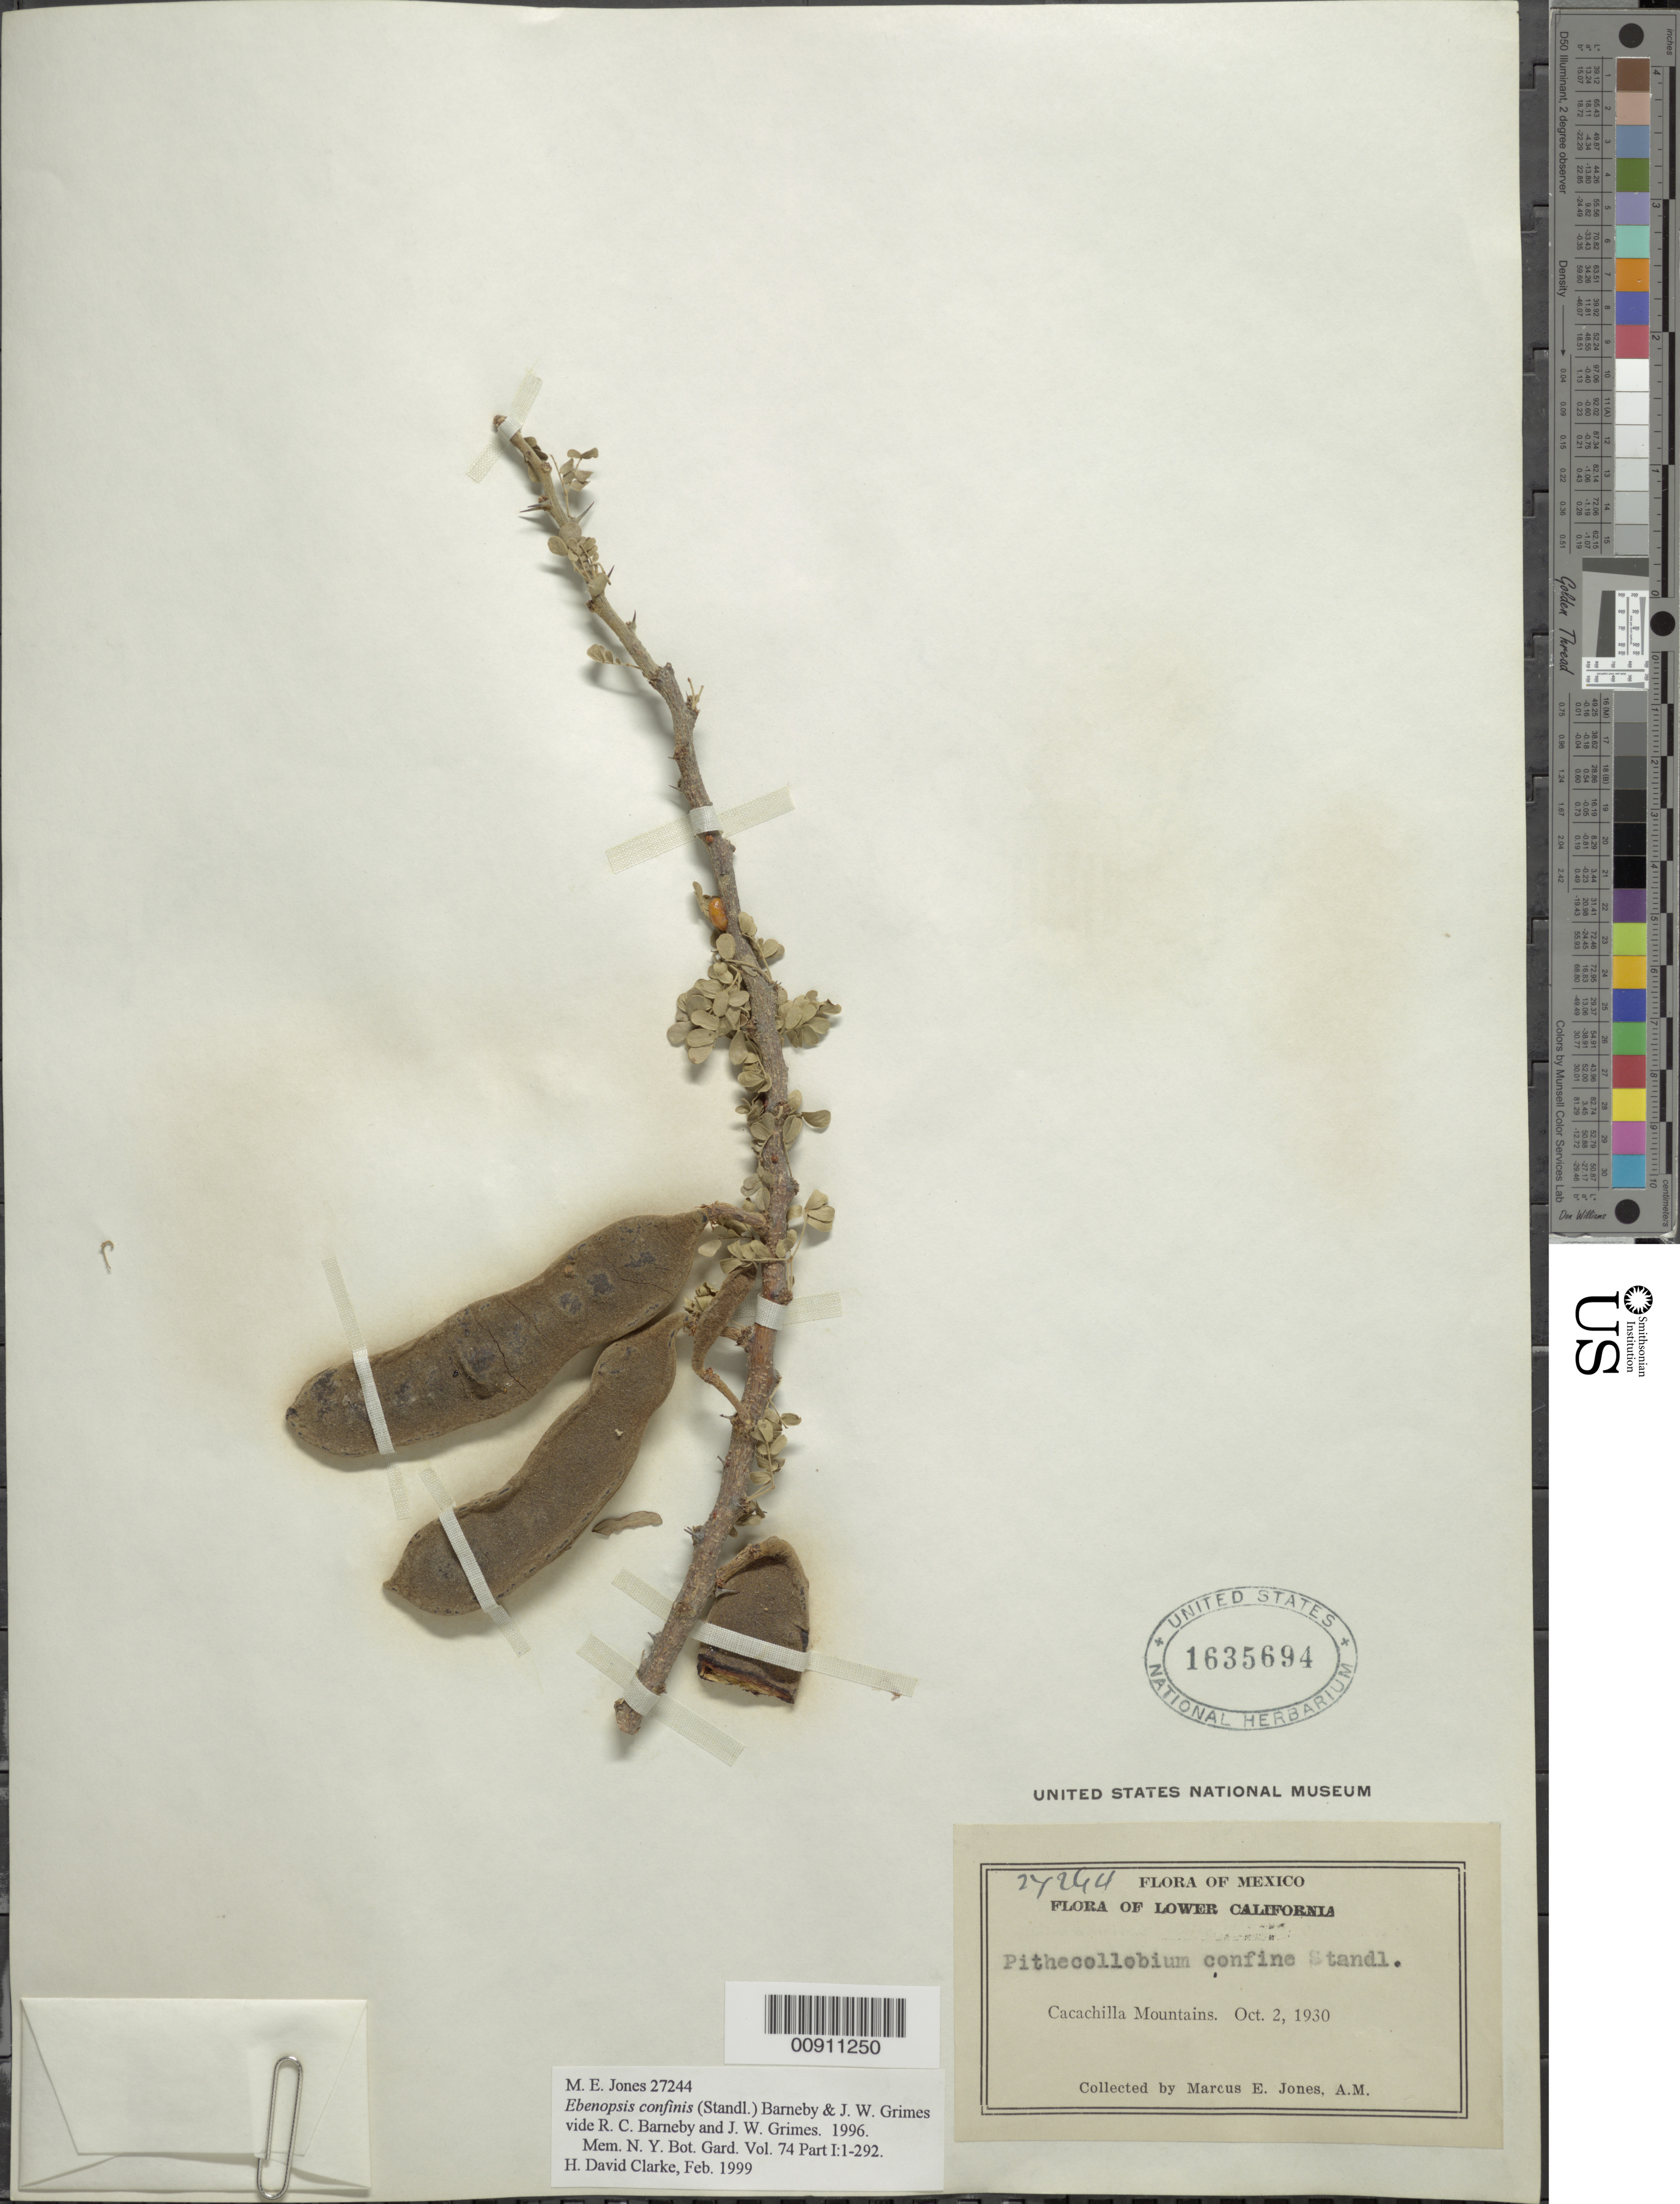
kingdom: Plantae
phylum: Tracheophyta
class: Magnoliopsida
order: Fabales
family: Fabaceae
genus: Ebenopsis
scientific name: Ebenopsis confinis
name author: (Standl.) Britton & Rose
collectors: M. E. Jones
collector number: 27244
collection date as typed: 02 Oct 1930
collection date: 1930-10-02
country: Mexico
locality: Cacachila Mountains, Lower California.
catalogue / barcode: US 1635694